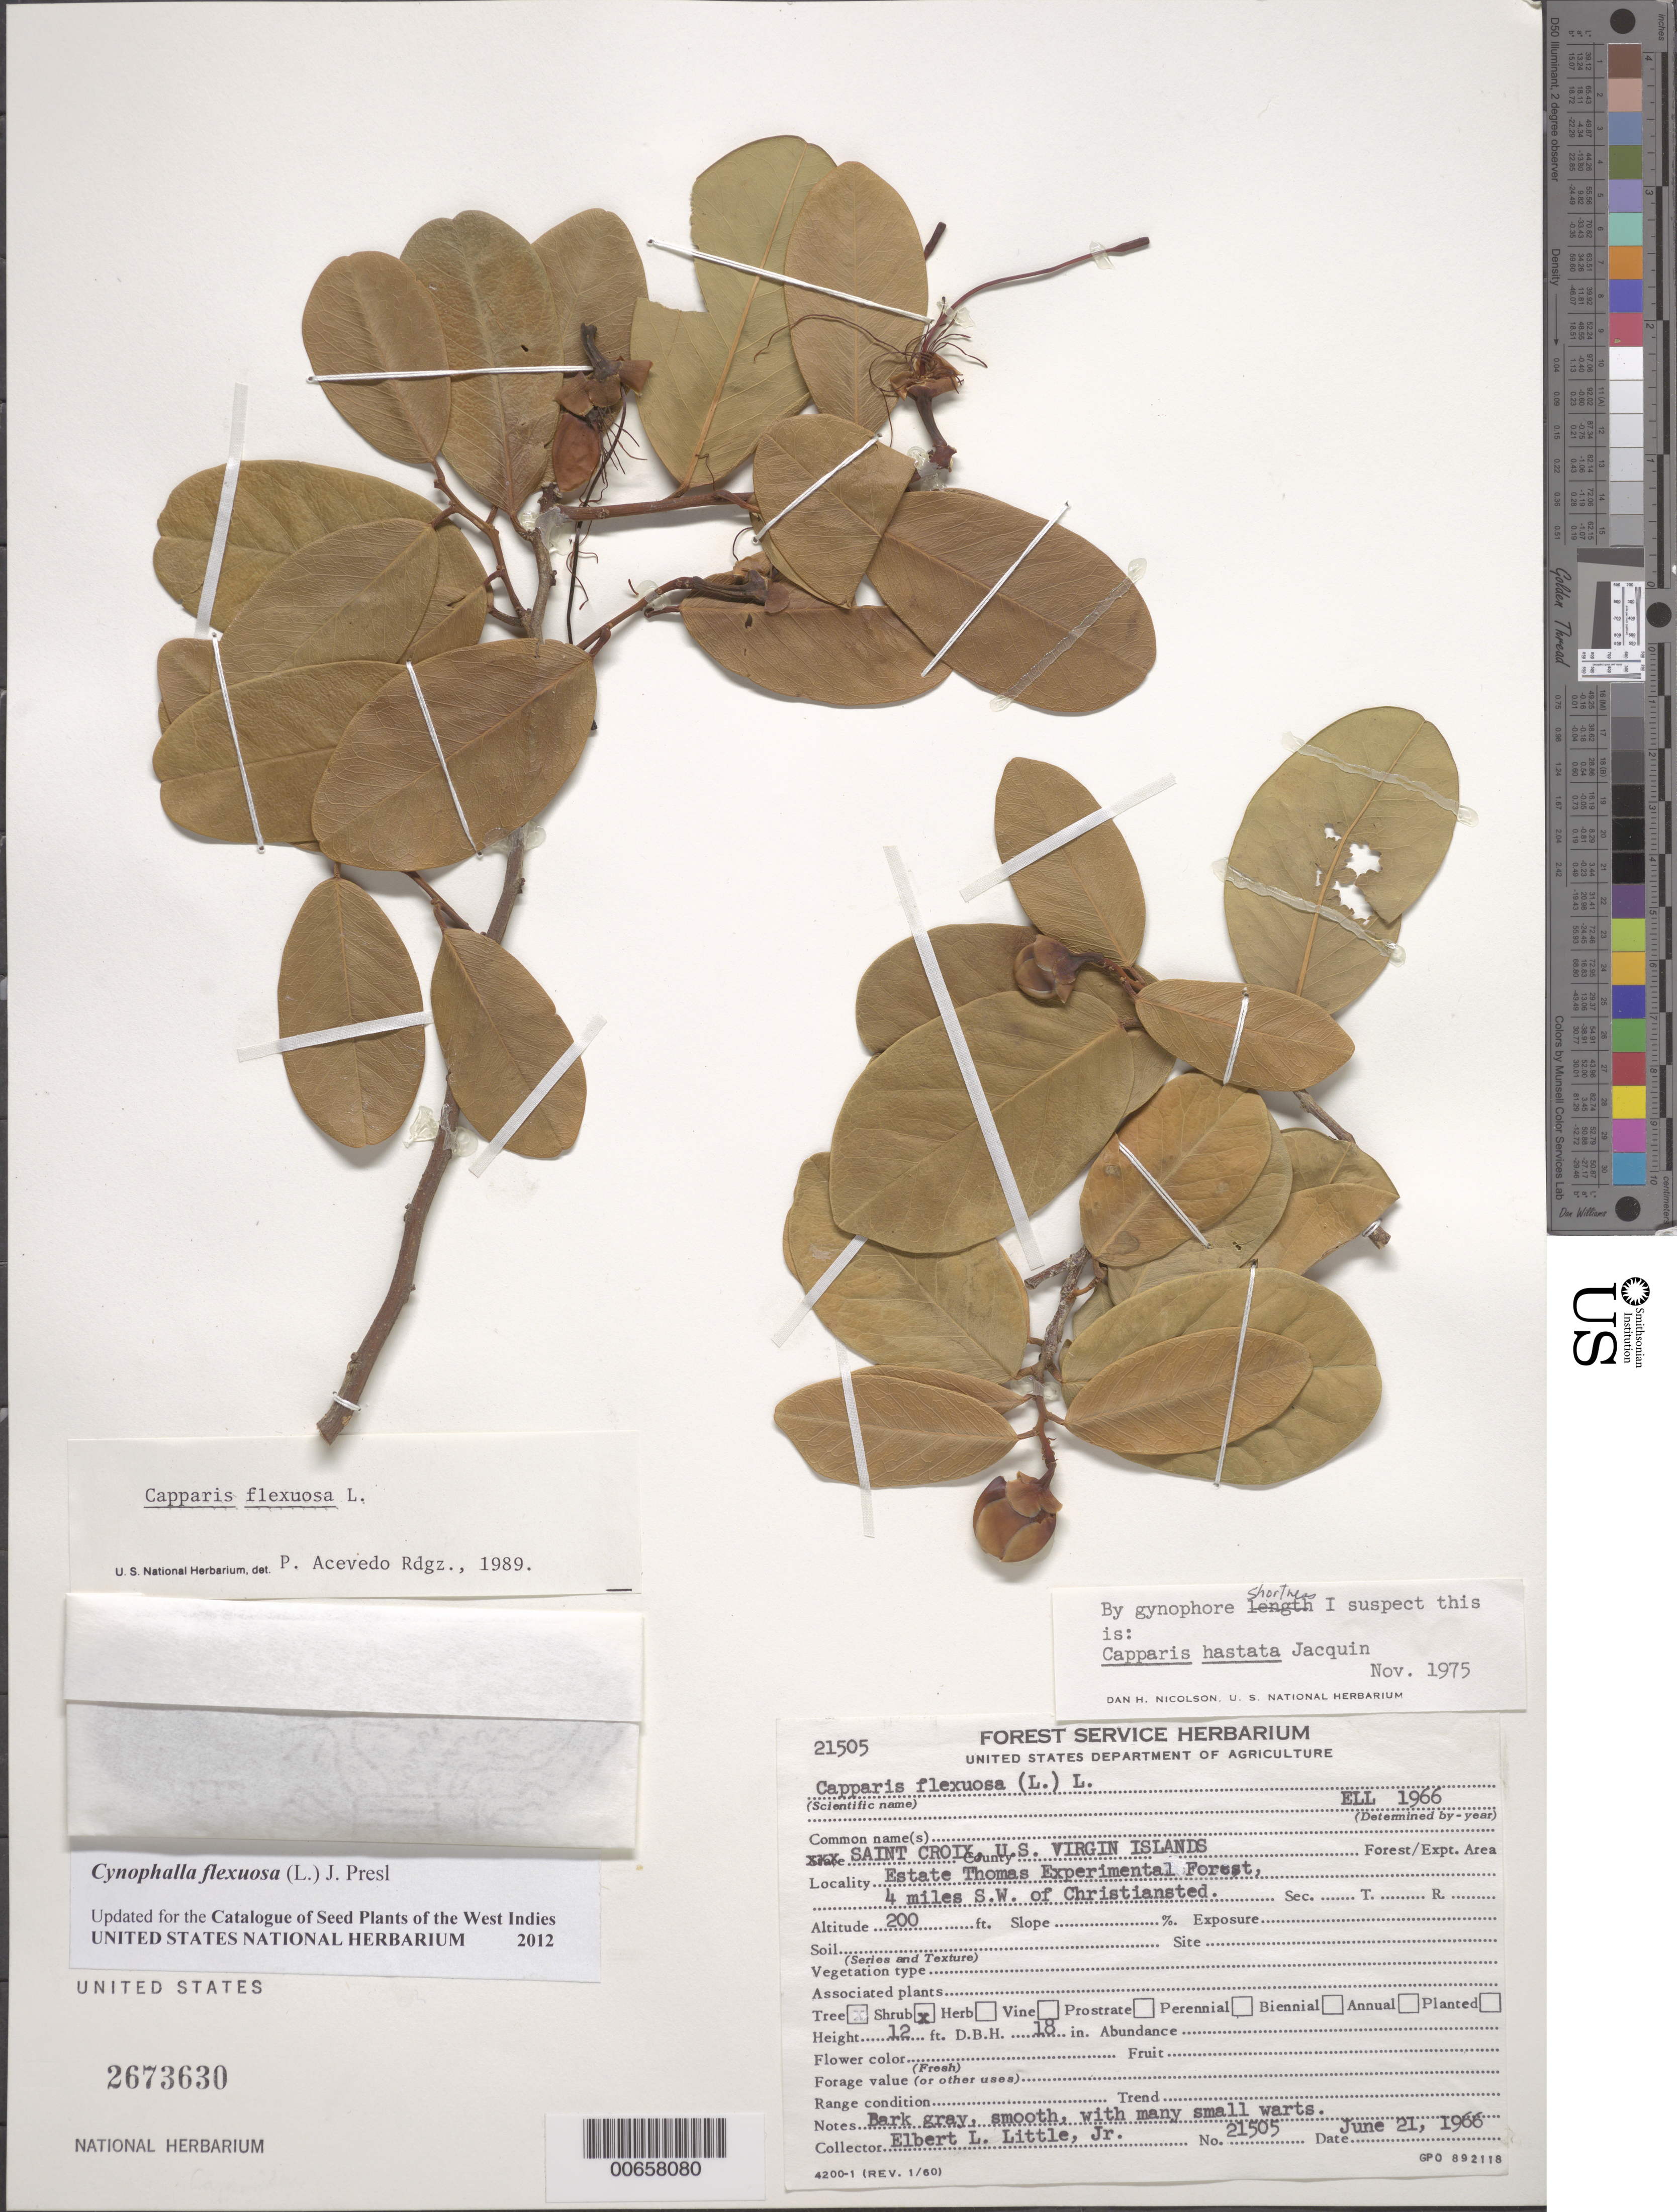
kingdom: Plantae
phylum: Tracheophyta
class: Magnoliopsida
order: Brassicales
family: Capparaceae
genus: Capparis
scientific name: Capparis flexuosa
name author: (L.) L.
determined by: Acevedo-Rodríguez, P., (BOT), Smithsonian Institution - National Museum of Natural History (UNITED STATES)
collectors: E. L. Little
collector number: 21505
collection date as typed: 21 Jun 1966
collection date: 1966-06-21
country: U.S. Virgin Islands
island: St. Croix Island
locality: Estate Thomas Experimental Forest, 4 mi SW of Christiansted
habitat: Estate Thomas Exp. Forest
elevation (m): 61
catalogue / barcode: US 2673630